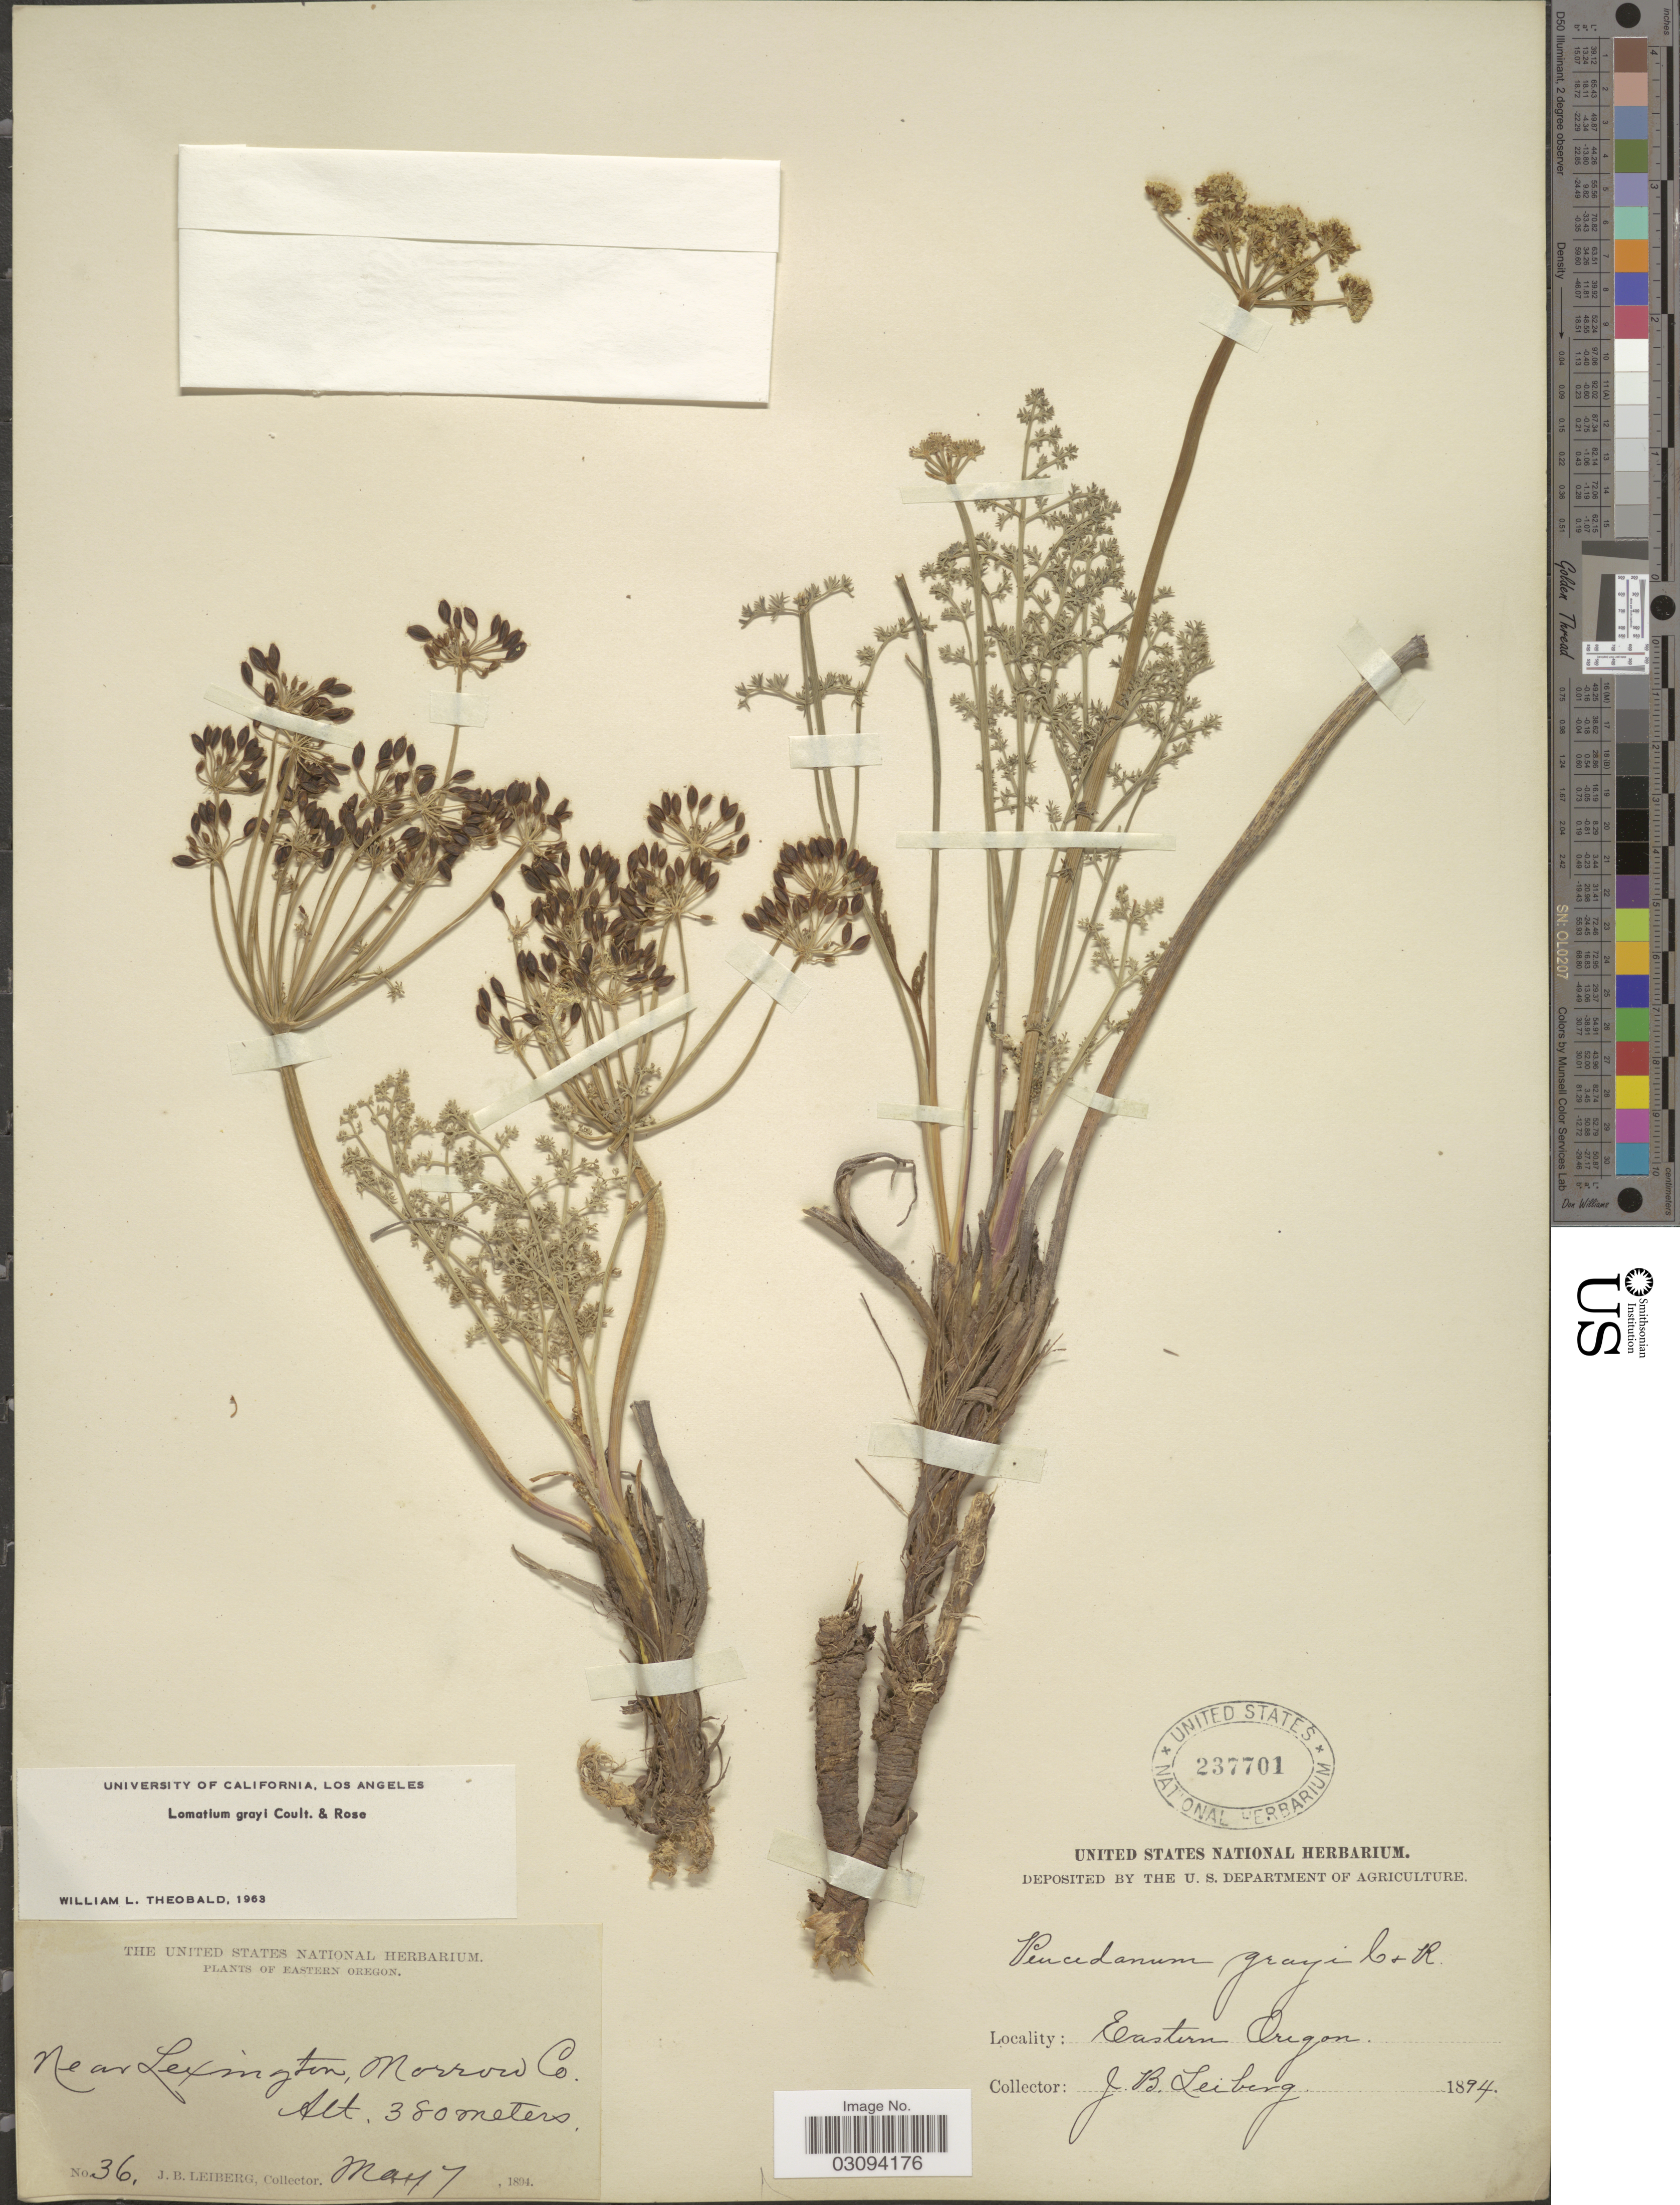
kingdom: Plantae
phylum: Tracheophyta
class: Magnoliopsida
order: Apiales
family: Apiaceae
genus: Lomatium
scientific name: Lomatium grayi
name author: (J.M. Coult. & Rose) J.M. Coult. & Rose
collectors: J. B. Leiberg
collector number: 36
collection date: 1894-05-07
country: United States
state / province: Oregon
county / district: Morrow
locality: Eastern Oregon. Near Lexington, Morrow Co.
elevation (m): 380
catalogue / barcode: US 237701